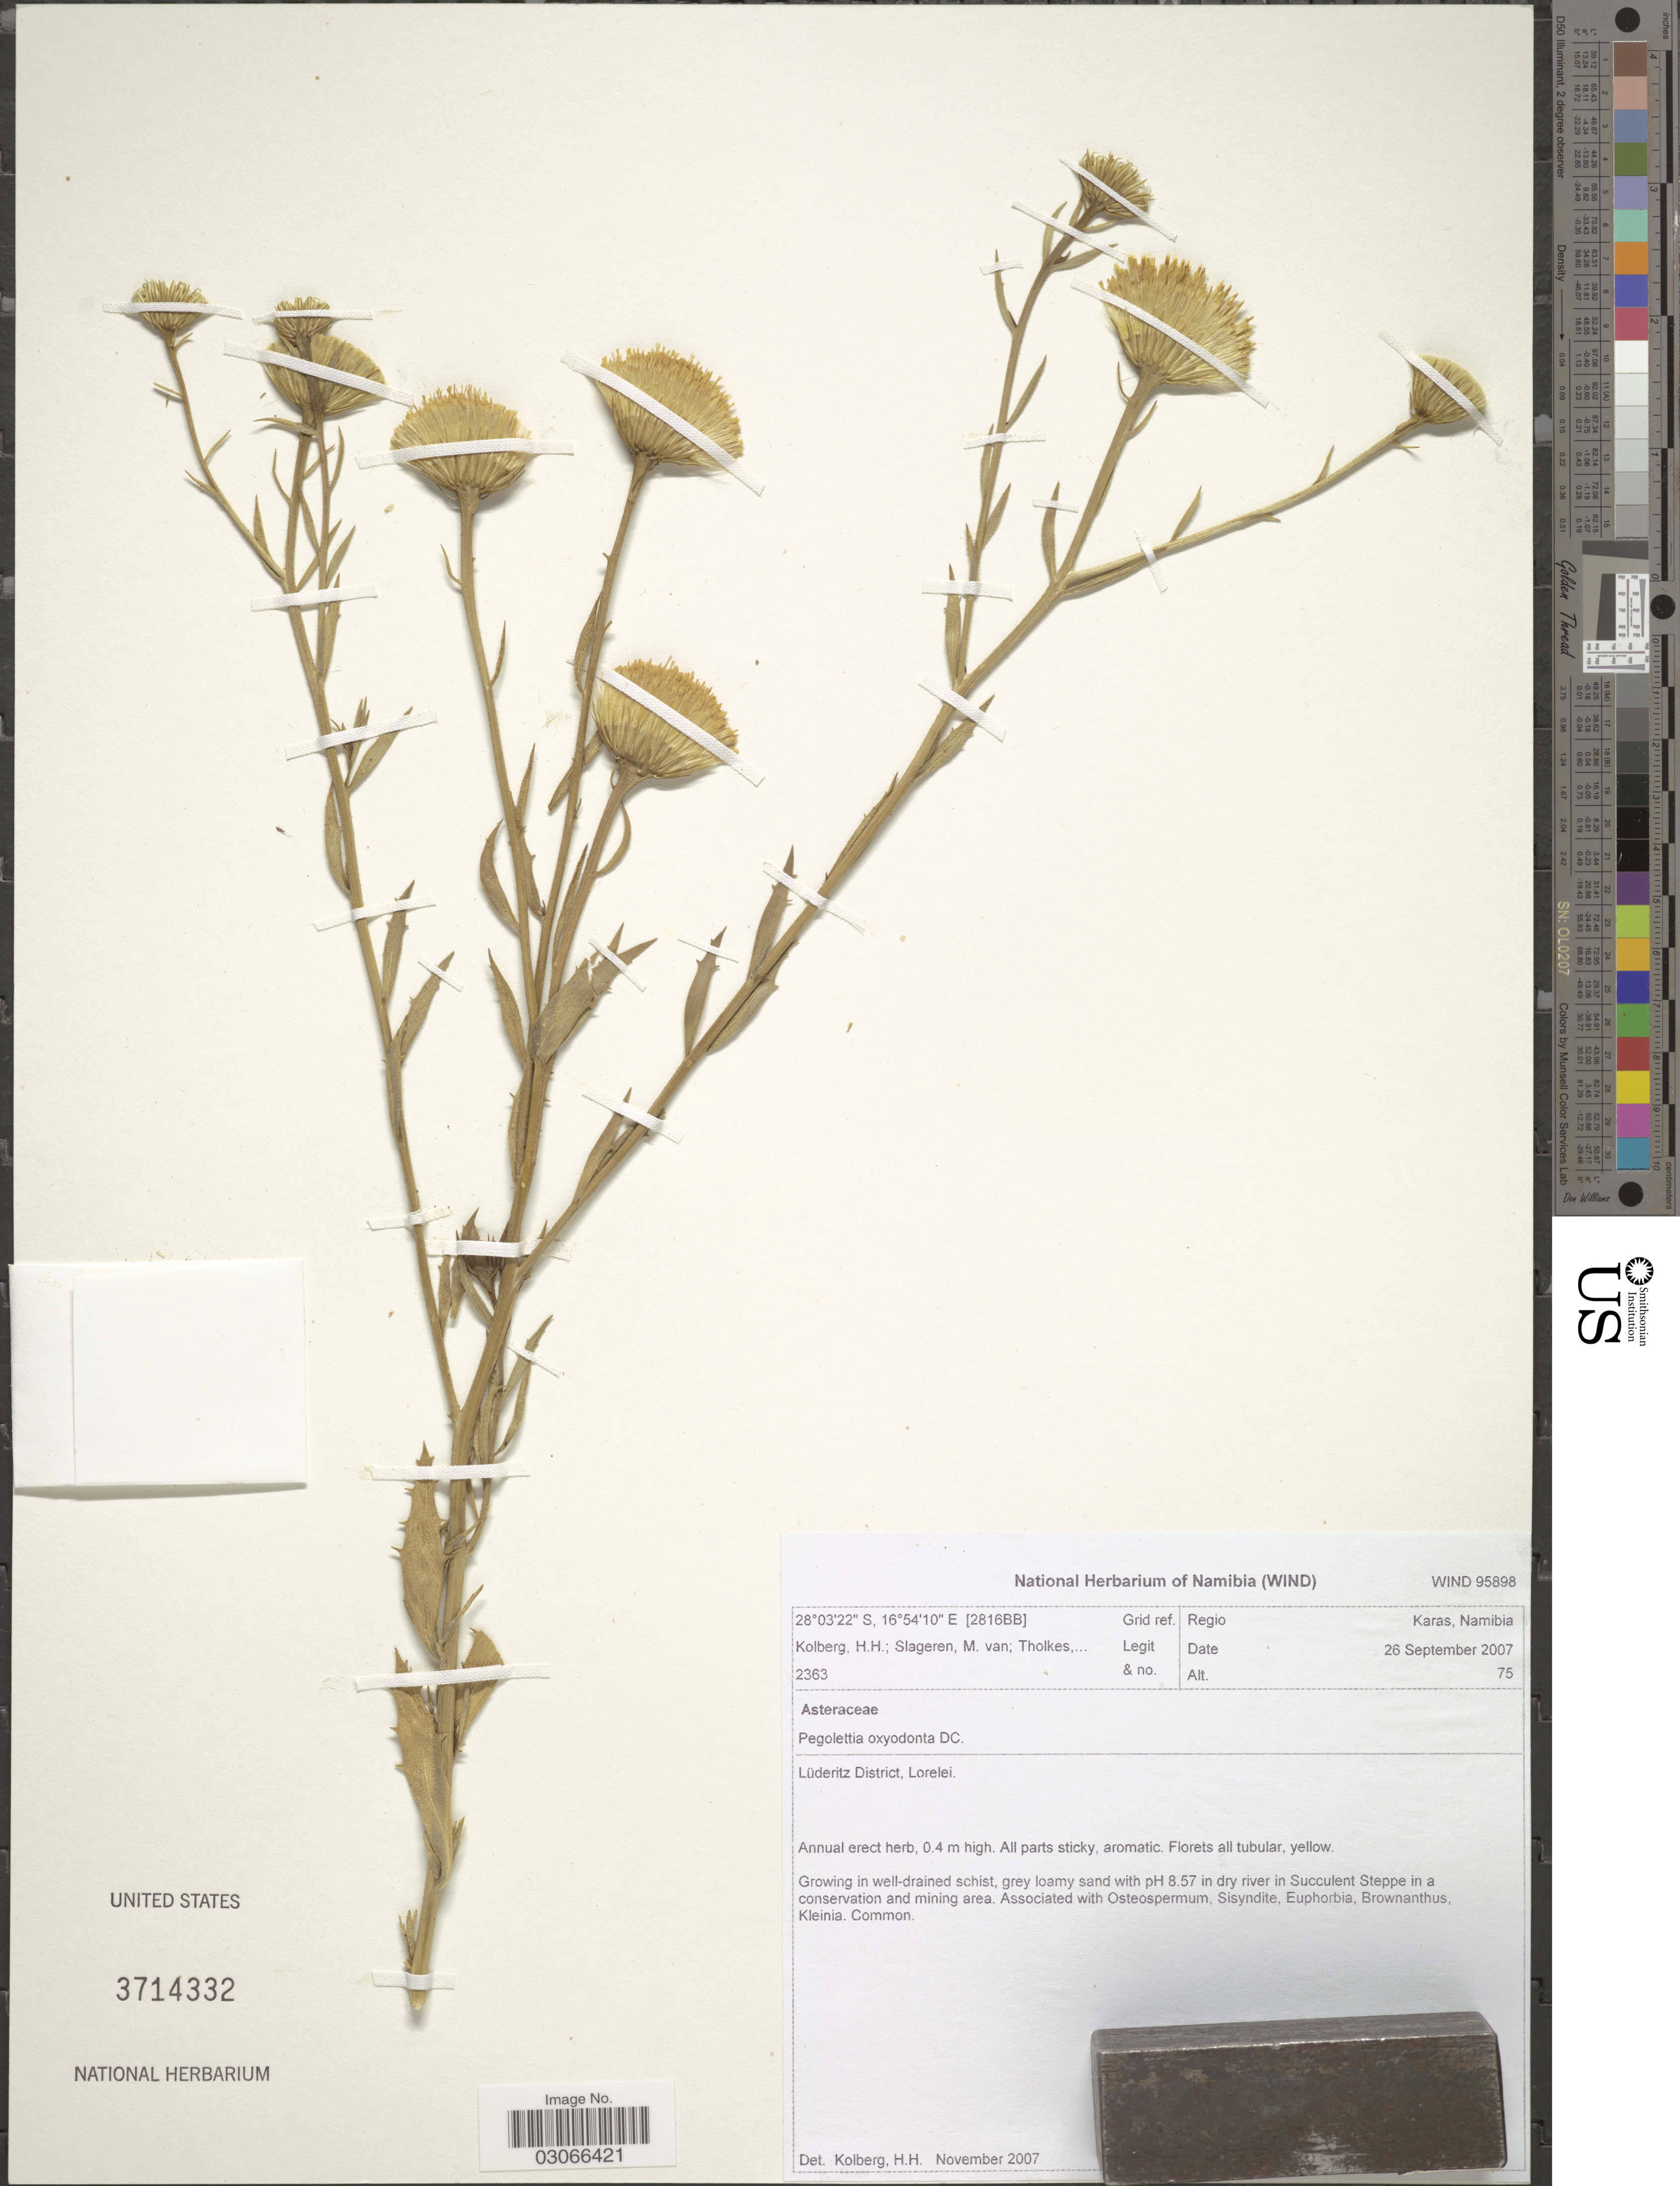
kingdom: Plantae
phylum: Tracheophyta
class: Magnoliopsida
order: Asterales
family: Asteraceae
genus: Pegolettia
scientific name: Pegolettia oxyodonta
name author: DC.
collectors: H. H. Kolberg, M. Slageren & Tholkes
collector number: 2363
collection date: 2007-09-26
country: Namibia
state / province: Karas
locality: [2816BB] Grid ref. Regio Karas. Lüderitz District, Lorelei.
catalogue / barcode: US 3714332